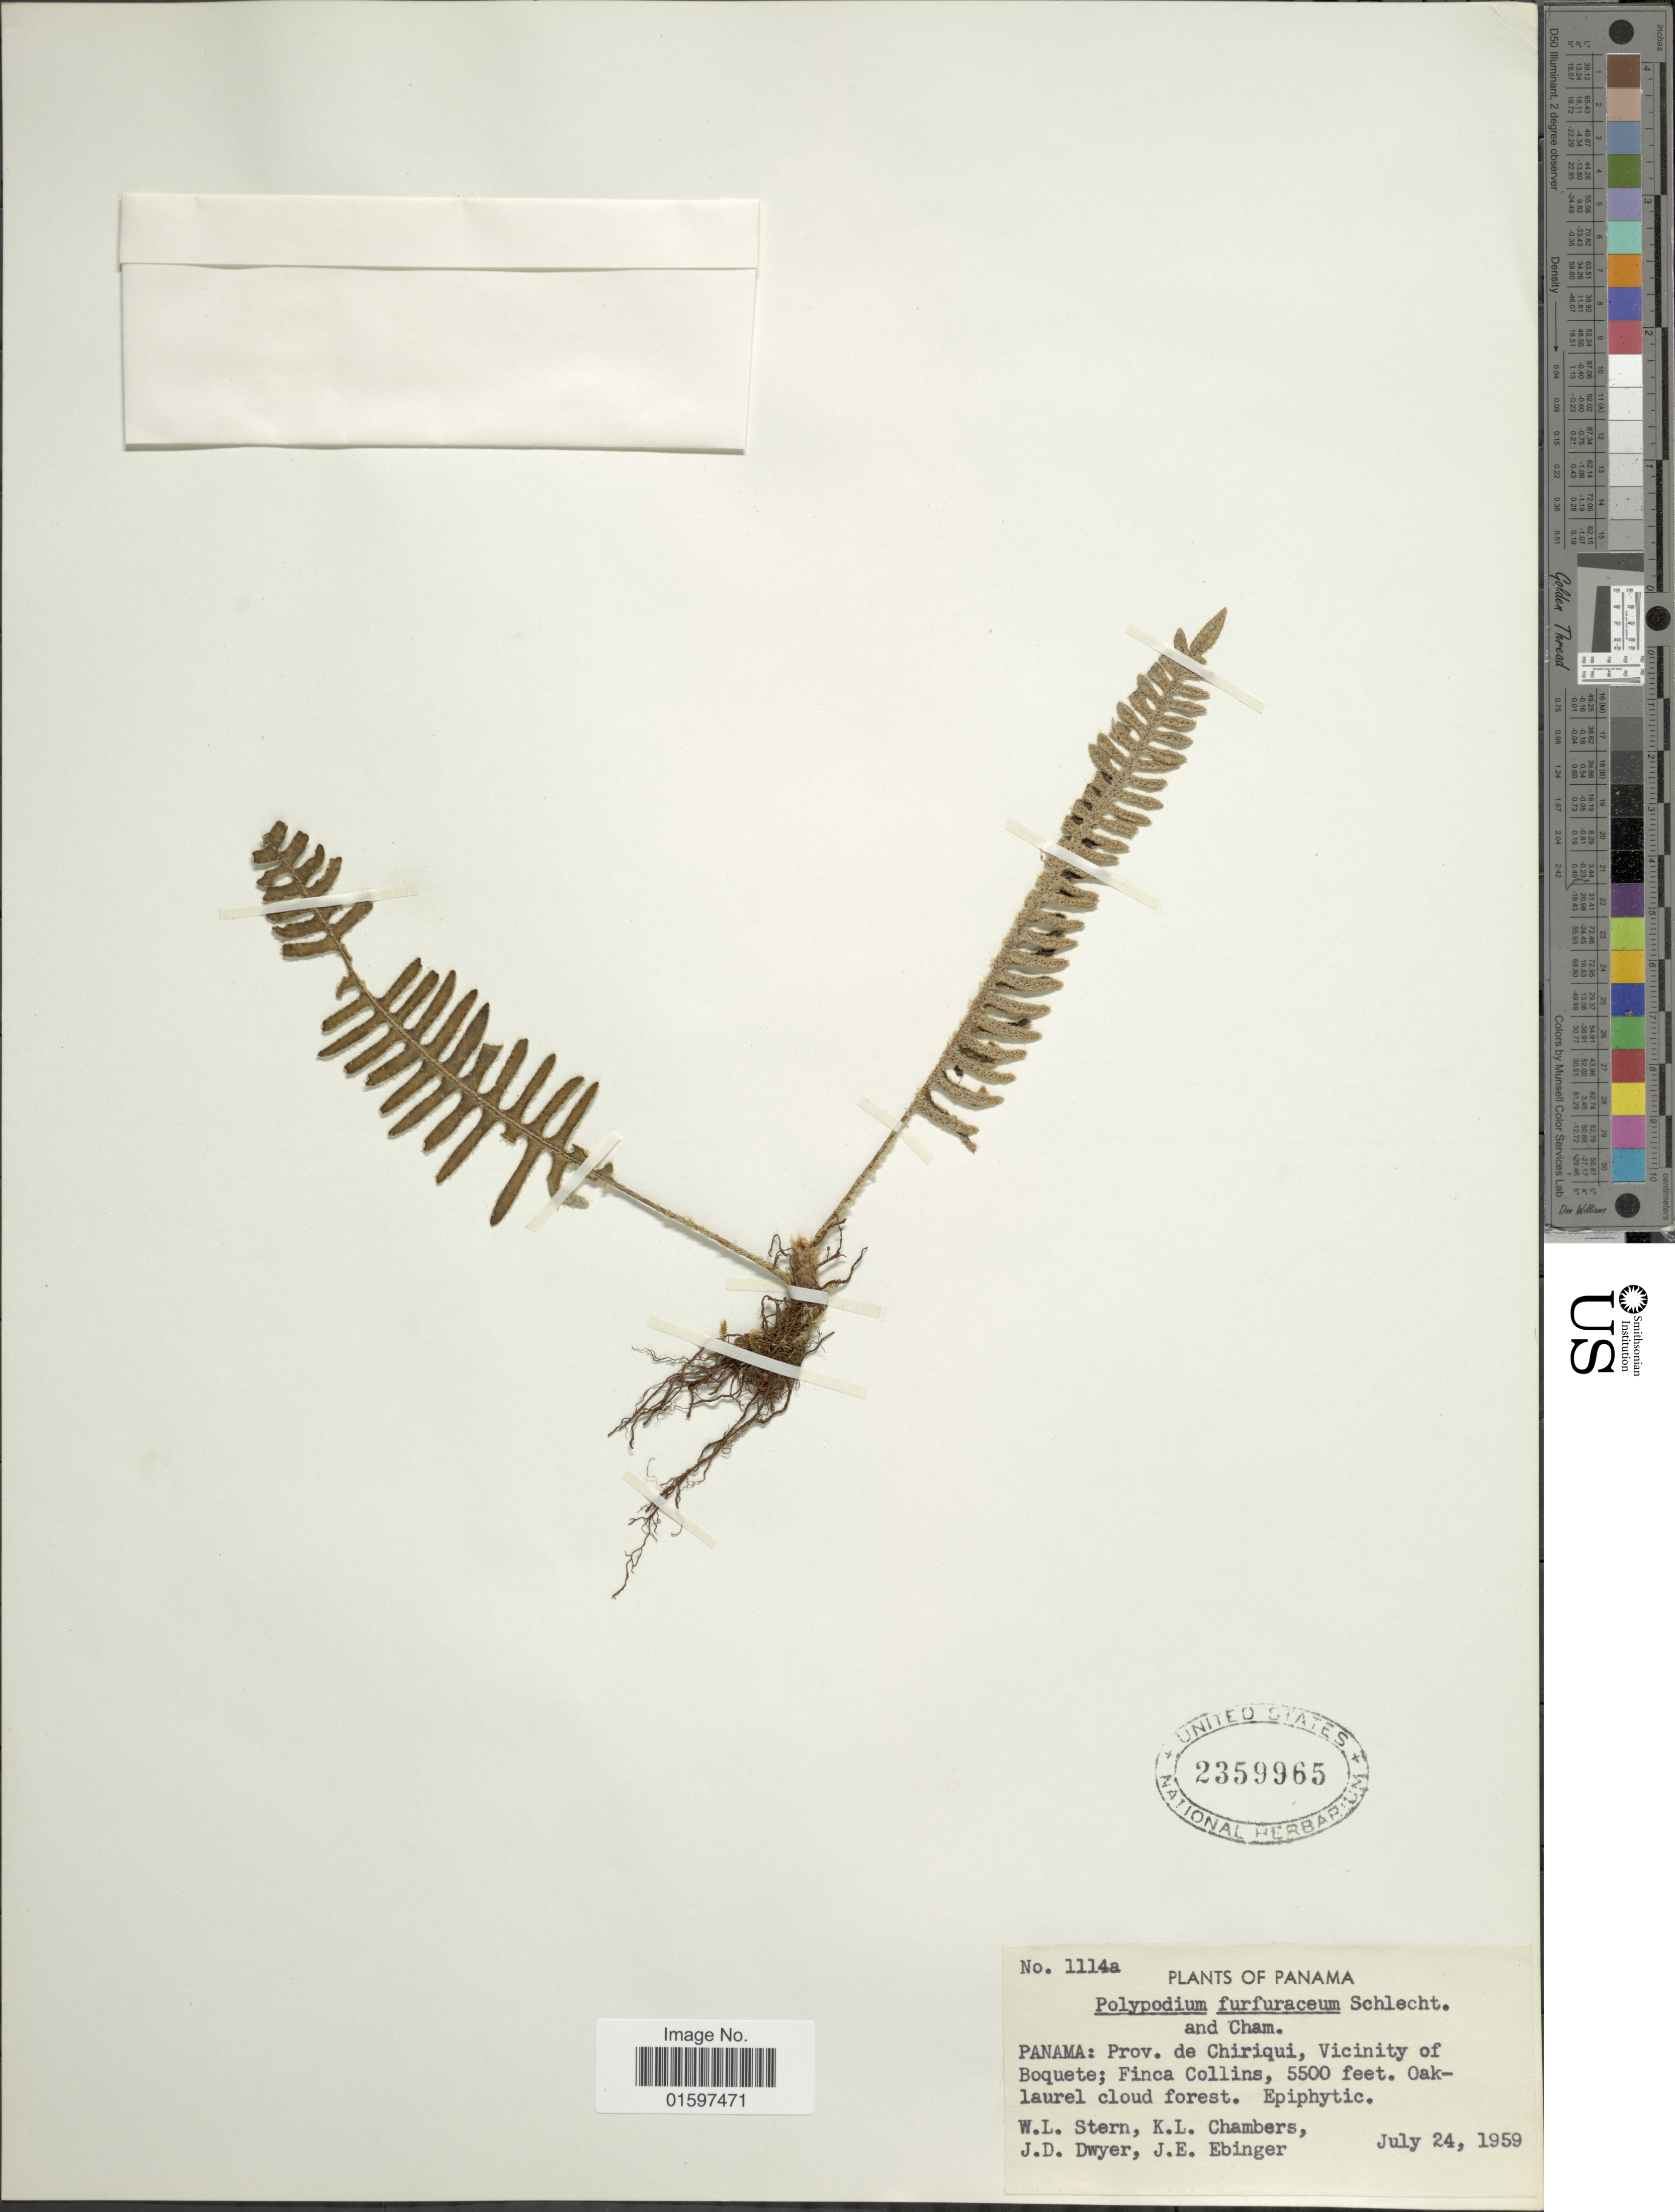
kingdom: Plantae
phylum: Tracheophyta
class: Polypodiopsida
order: Polypodiales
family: Polypodiaceae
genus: Pleopeltis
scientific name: Pleopeltis furfuracea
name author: (Schltdl. & Cham.) A.R. Sm. & Tejero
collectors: W. L. Stern, K. Chambers, J. D. Dwyer & J. Ebinger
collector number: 1114a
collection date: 1959-07-24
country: Panama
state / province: Chiriqui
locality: Panama: Prov. de Chiriqui, Vicinity of Boquete; Finca Collins, Oaklaurel cloud forest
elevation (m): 1676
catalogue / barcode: US 2359965